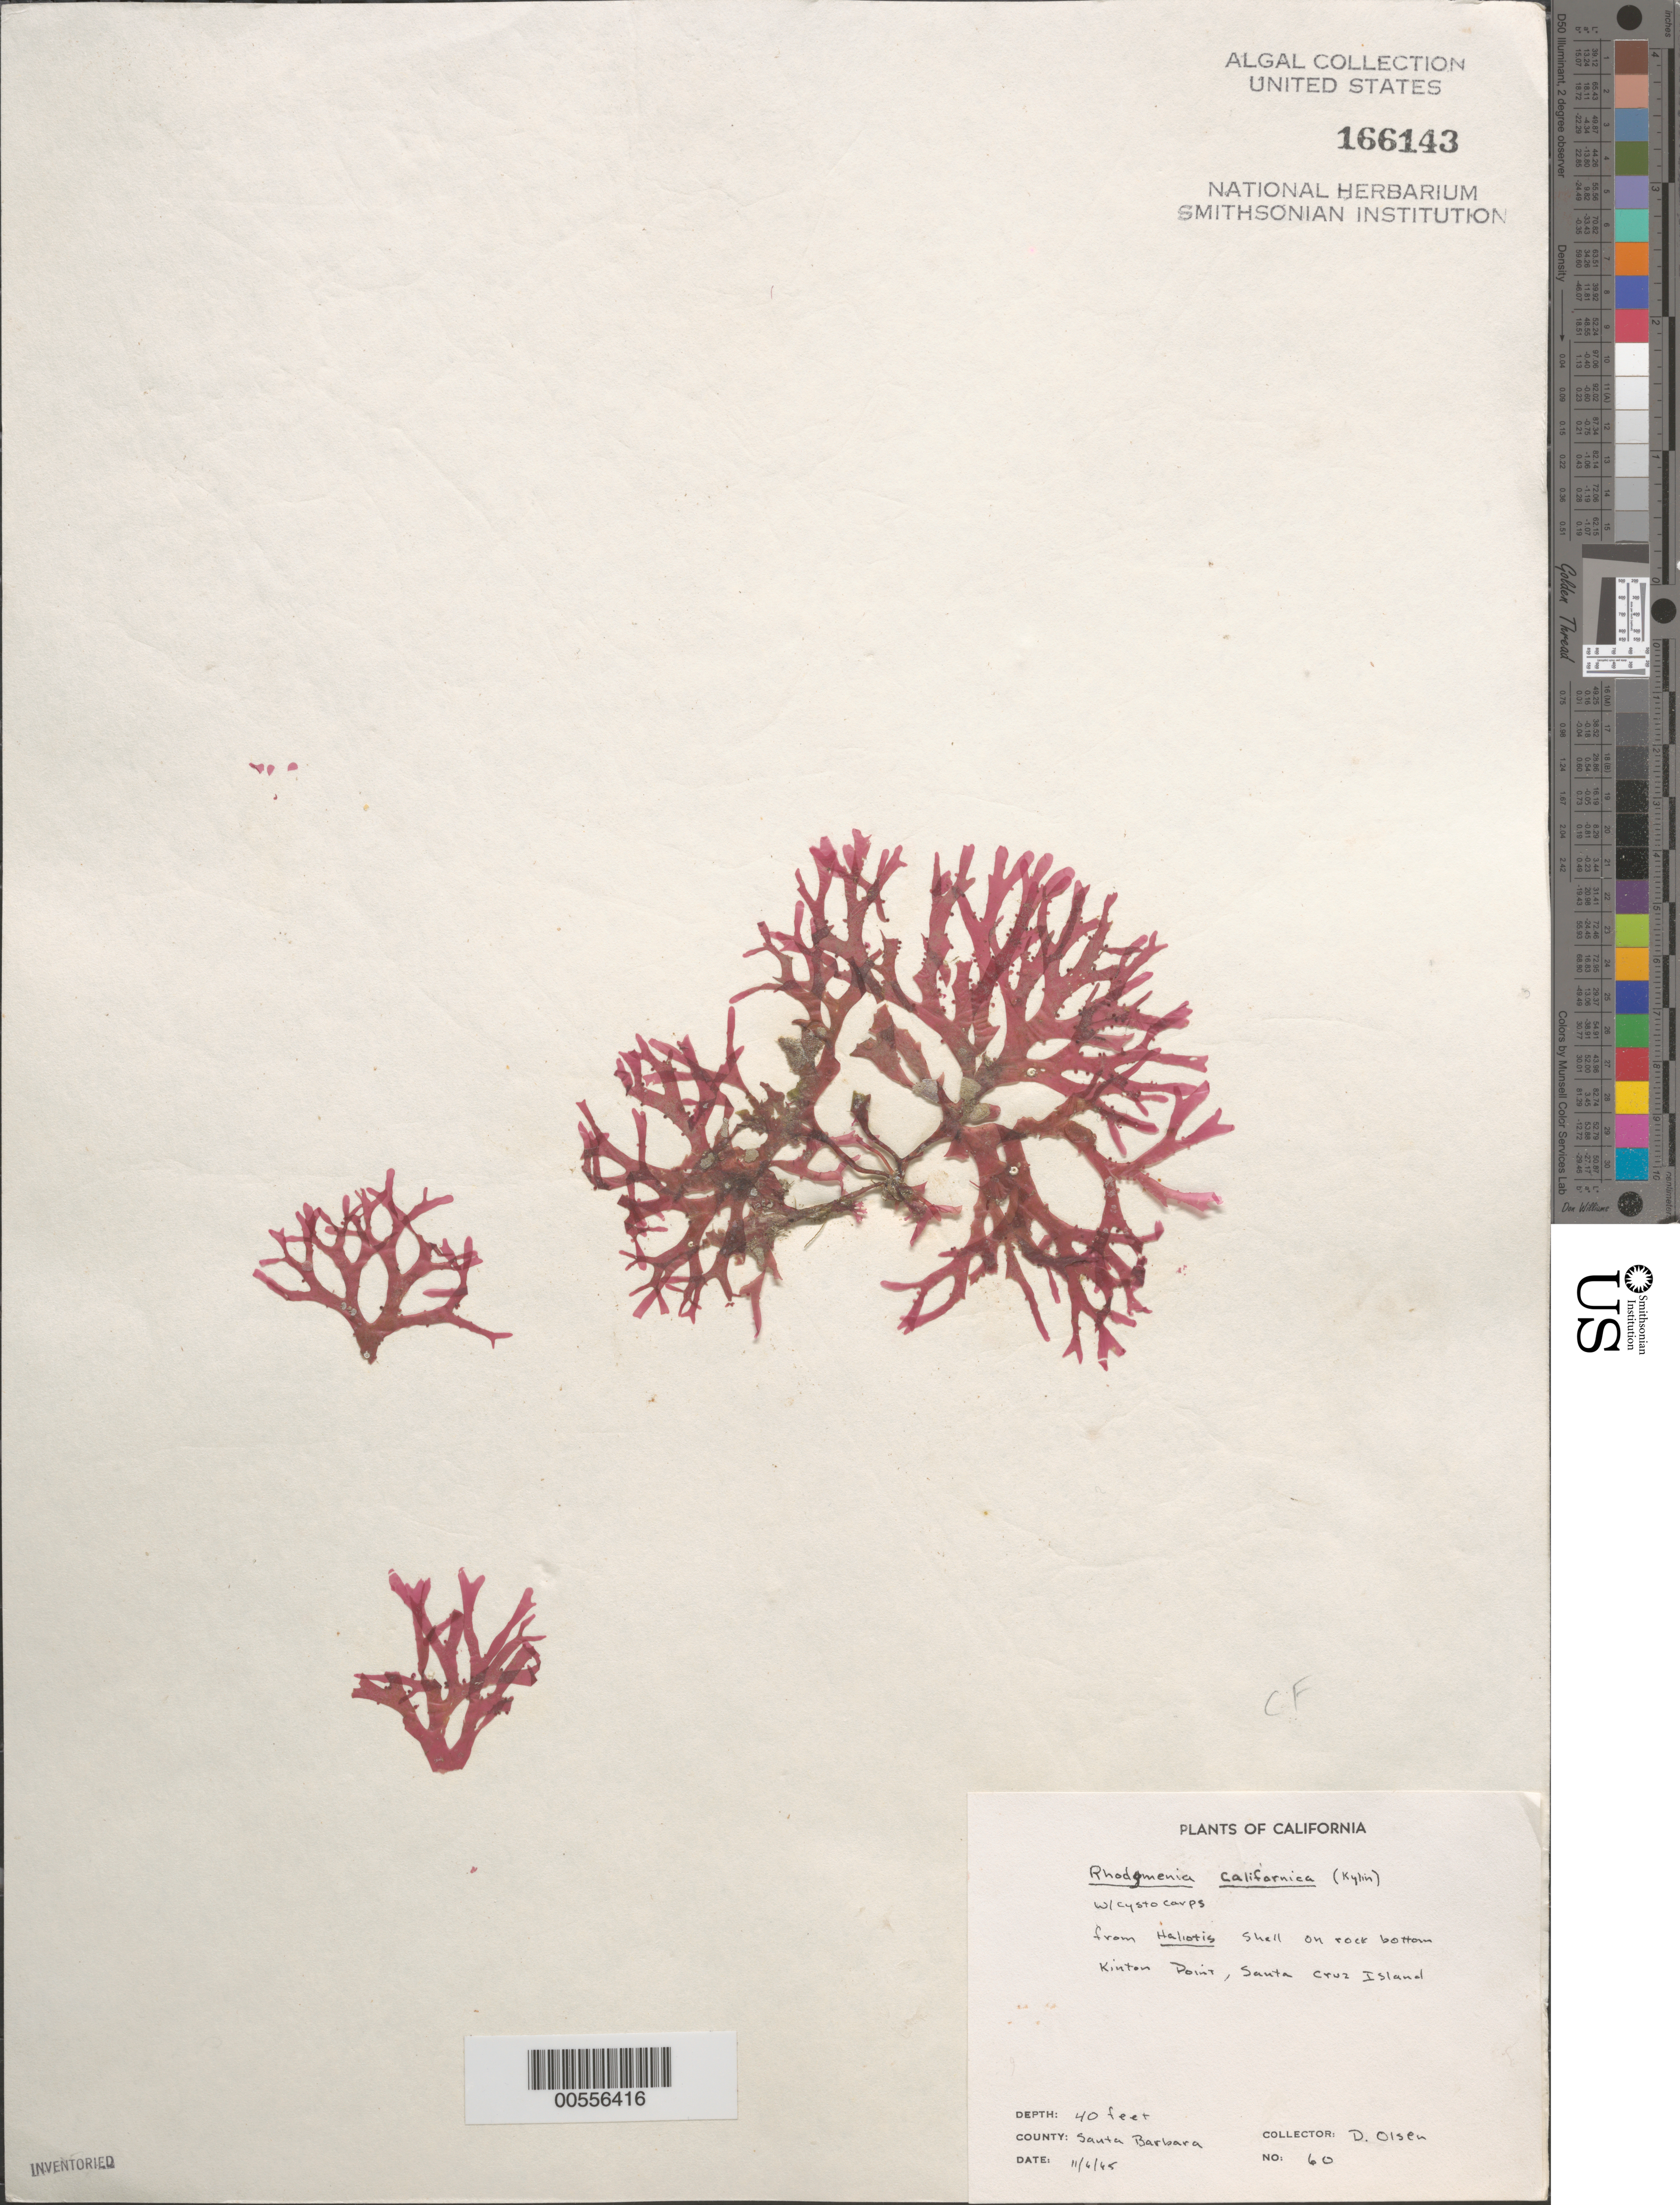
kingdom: Plantae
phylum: Rhodophyta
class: Florideophyceae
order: Rhodymeniales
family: Rhodymeniaceae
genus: Rhodymenia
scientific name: Rhodymenia californica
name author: Kylin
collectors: D. Olsen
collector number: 60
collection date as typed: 06 Nov 1965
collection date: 1965-11-06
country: United States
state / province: California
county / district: Santa Barbara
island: Santa Cruz Island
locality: Kinton Point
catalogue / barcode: US 166143